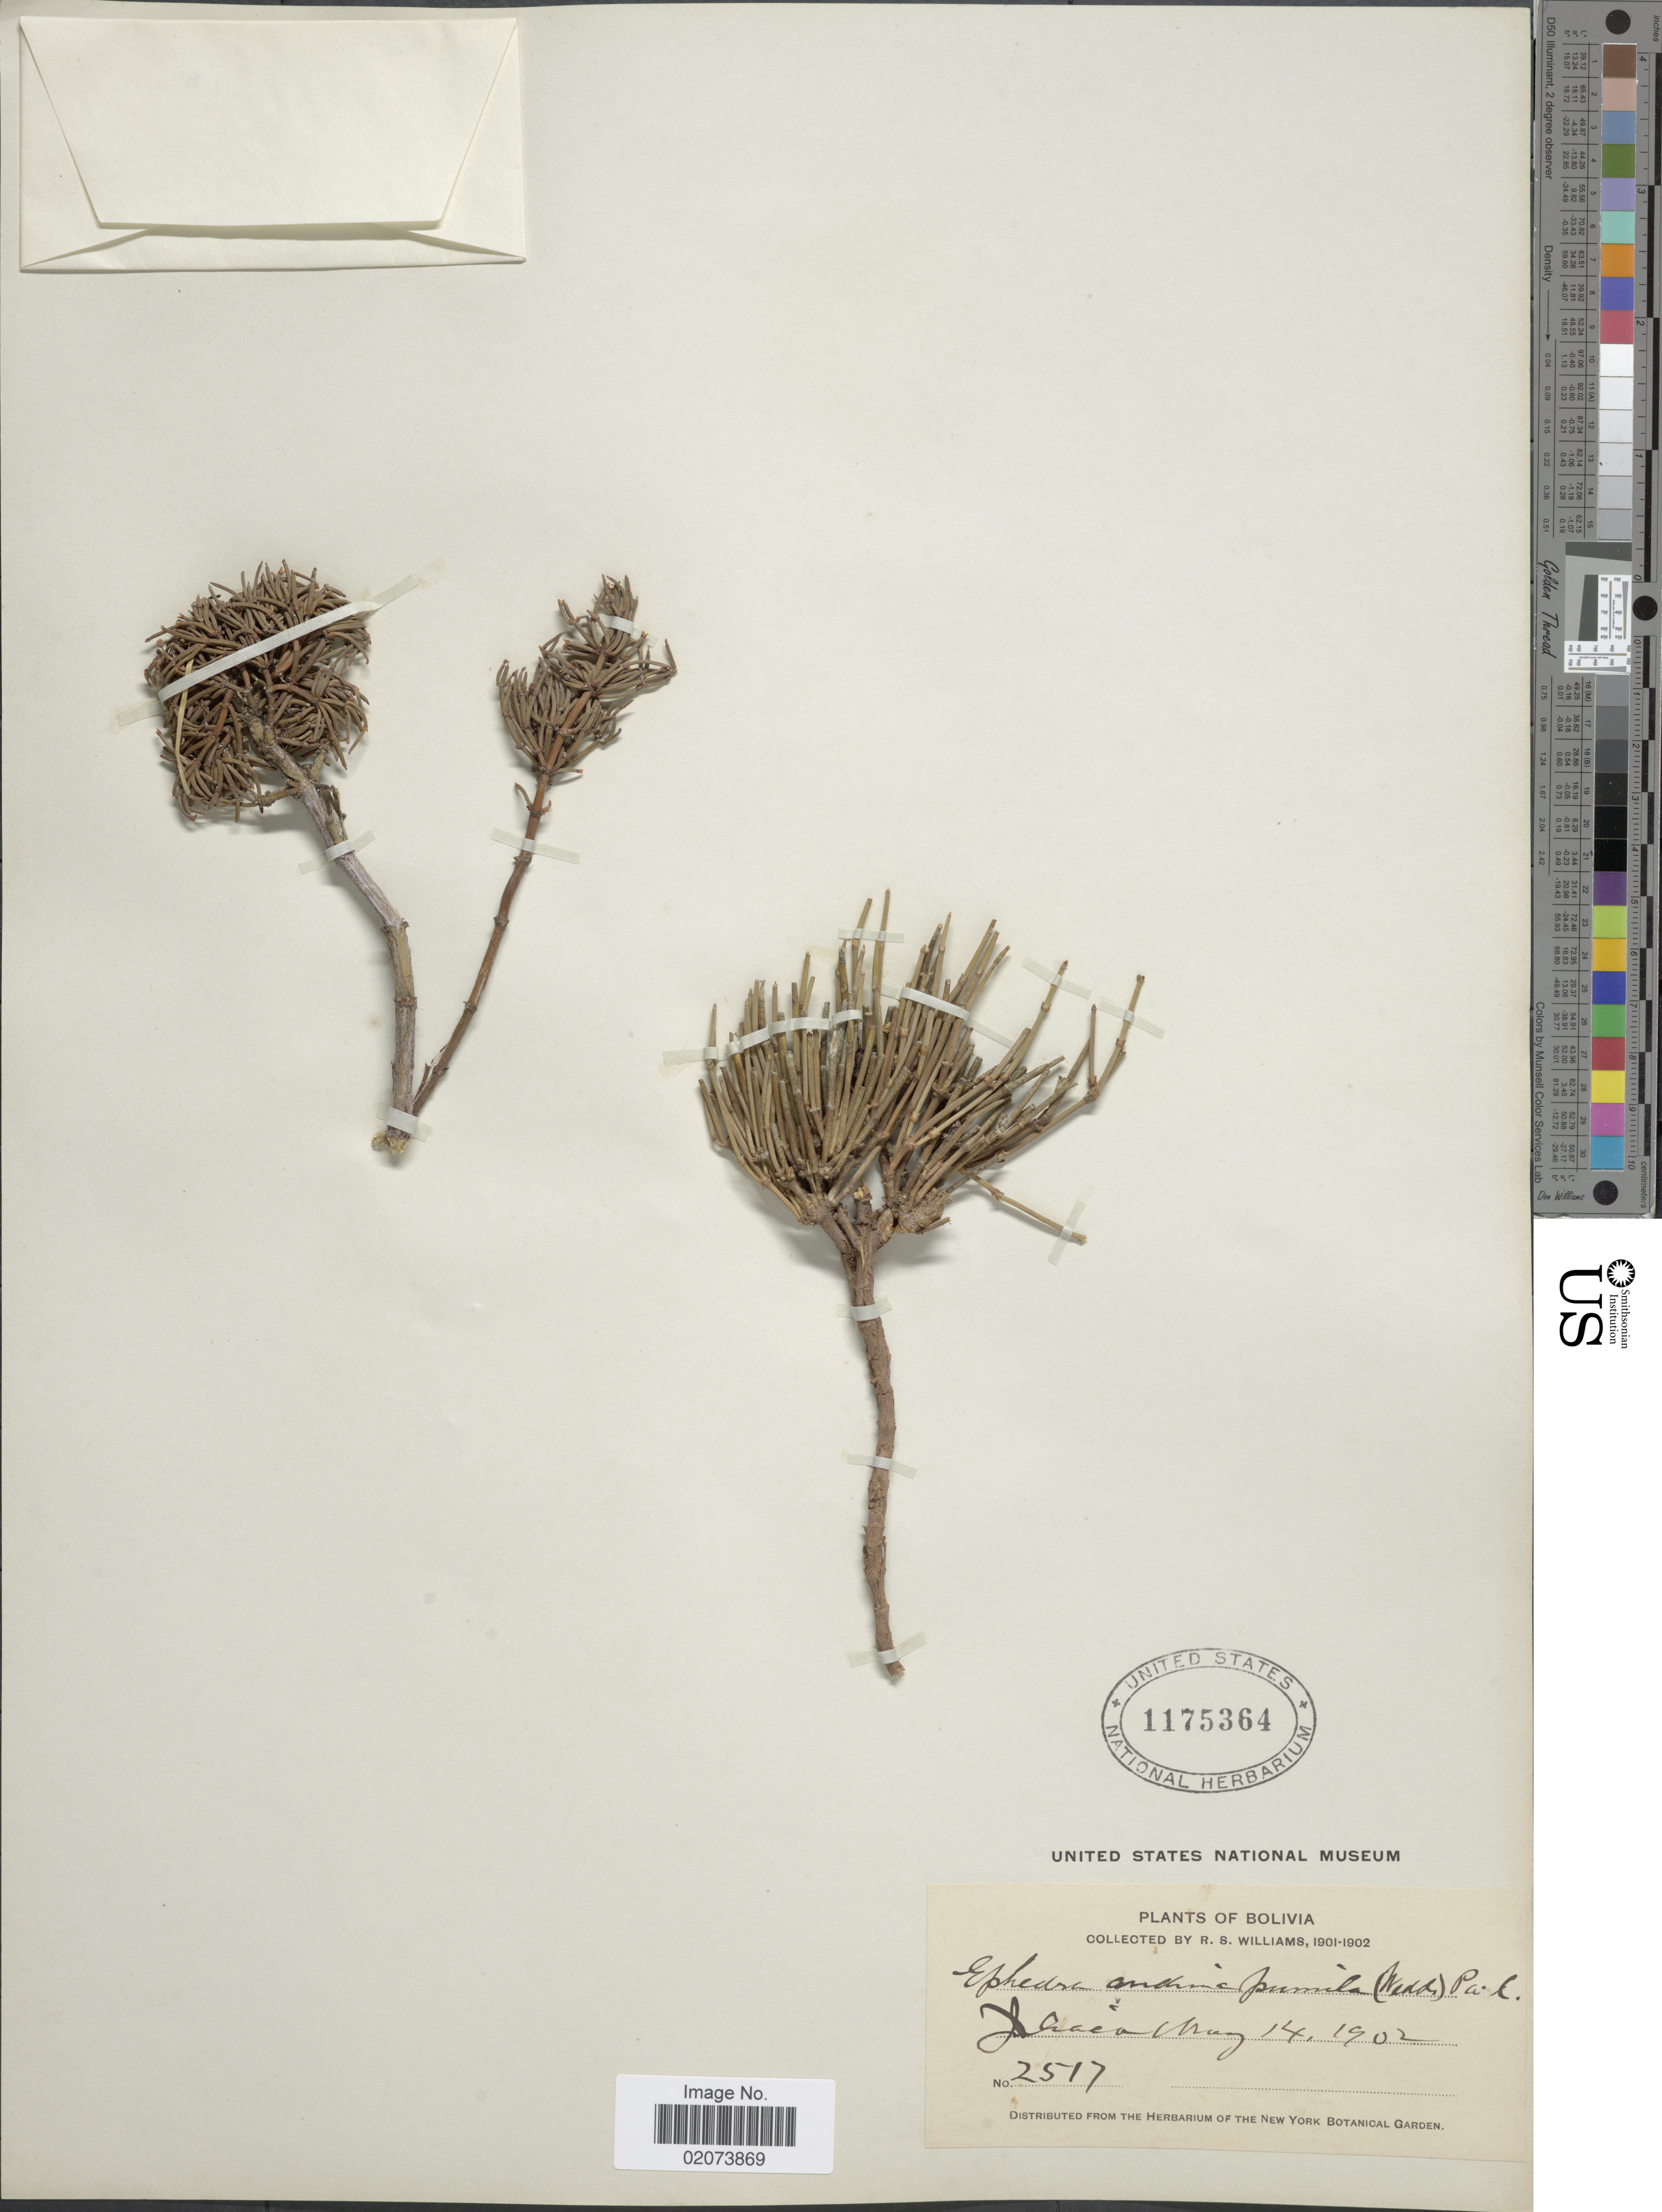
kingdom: Plantae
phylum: Tracheophyta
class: Gnetopsida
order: Ephedrales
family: Ephedraceae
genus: Ephedra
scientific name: Ephedra americana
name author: Humb. & Bonpl. ex Willd.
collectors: R. S. Williams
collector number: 2517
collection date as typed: May 14, 1902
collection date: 1902-05-14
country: Peru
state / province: Puno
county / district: San Román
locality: Juliaca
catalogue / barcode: US 1175364